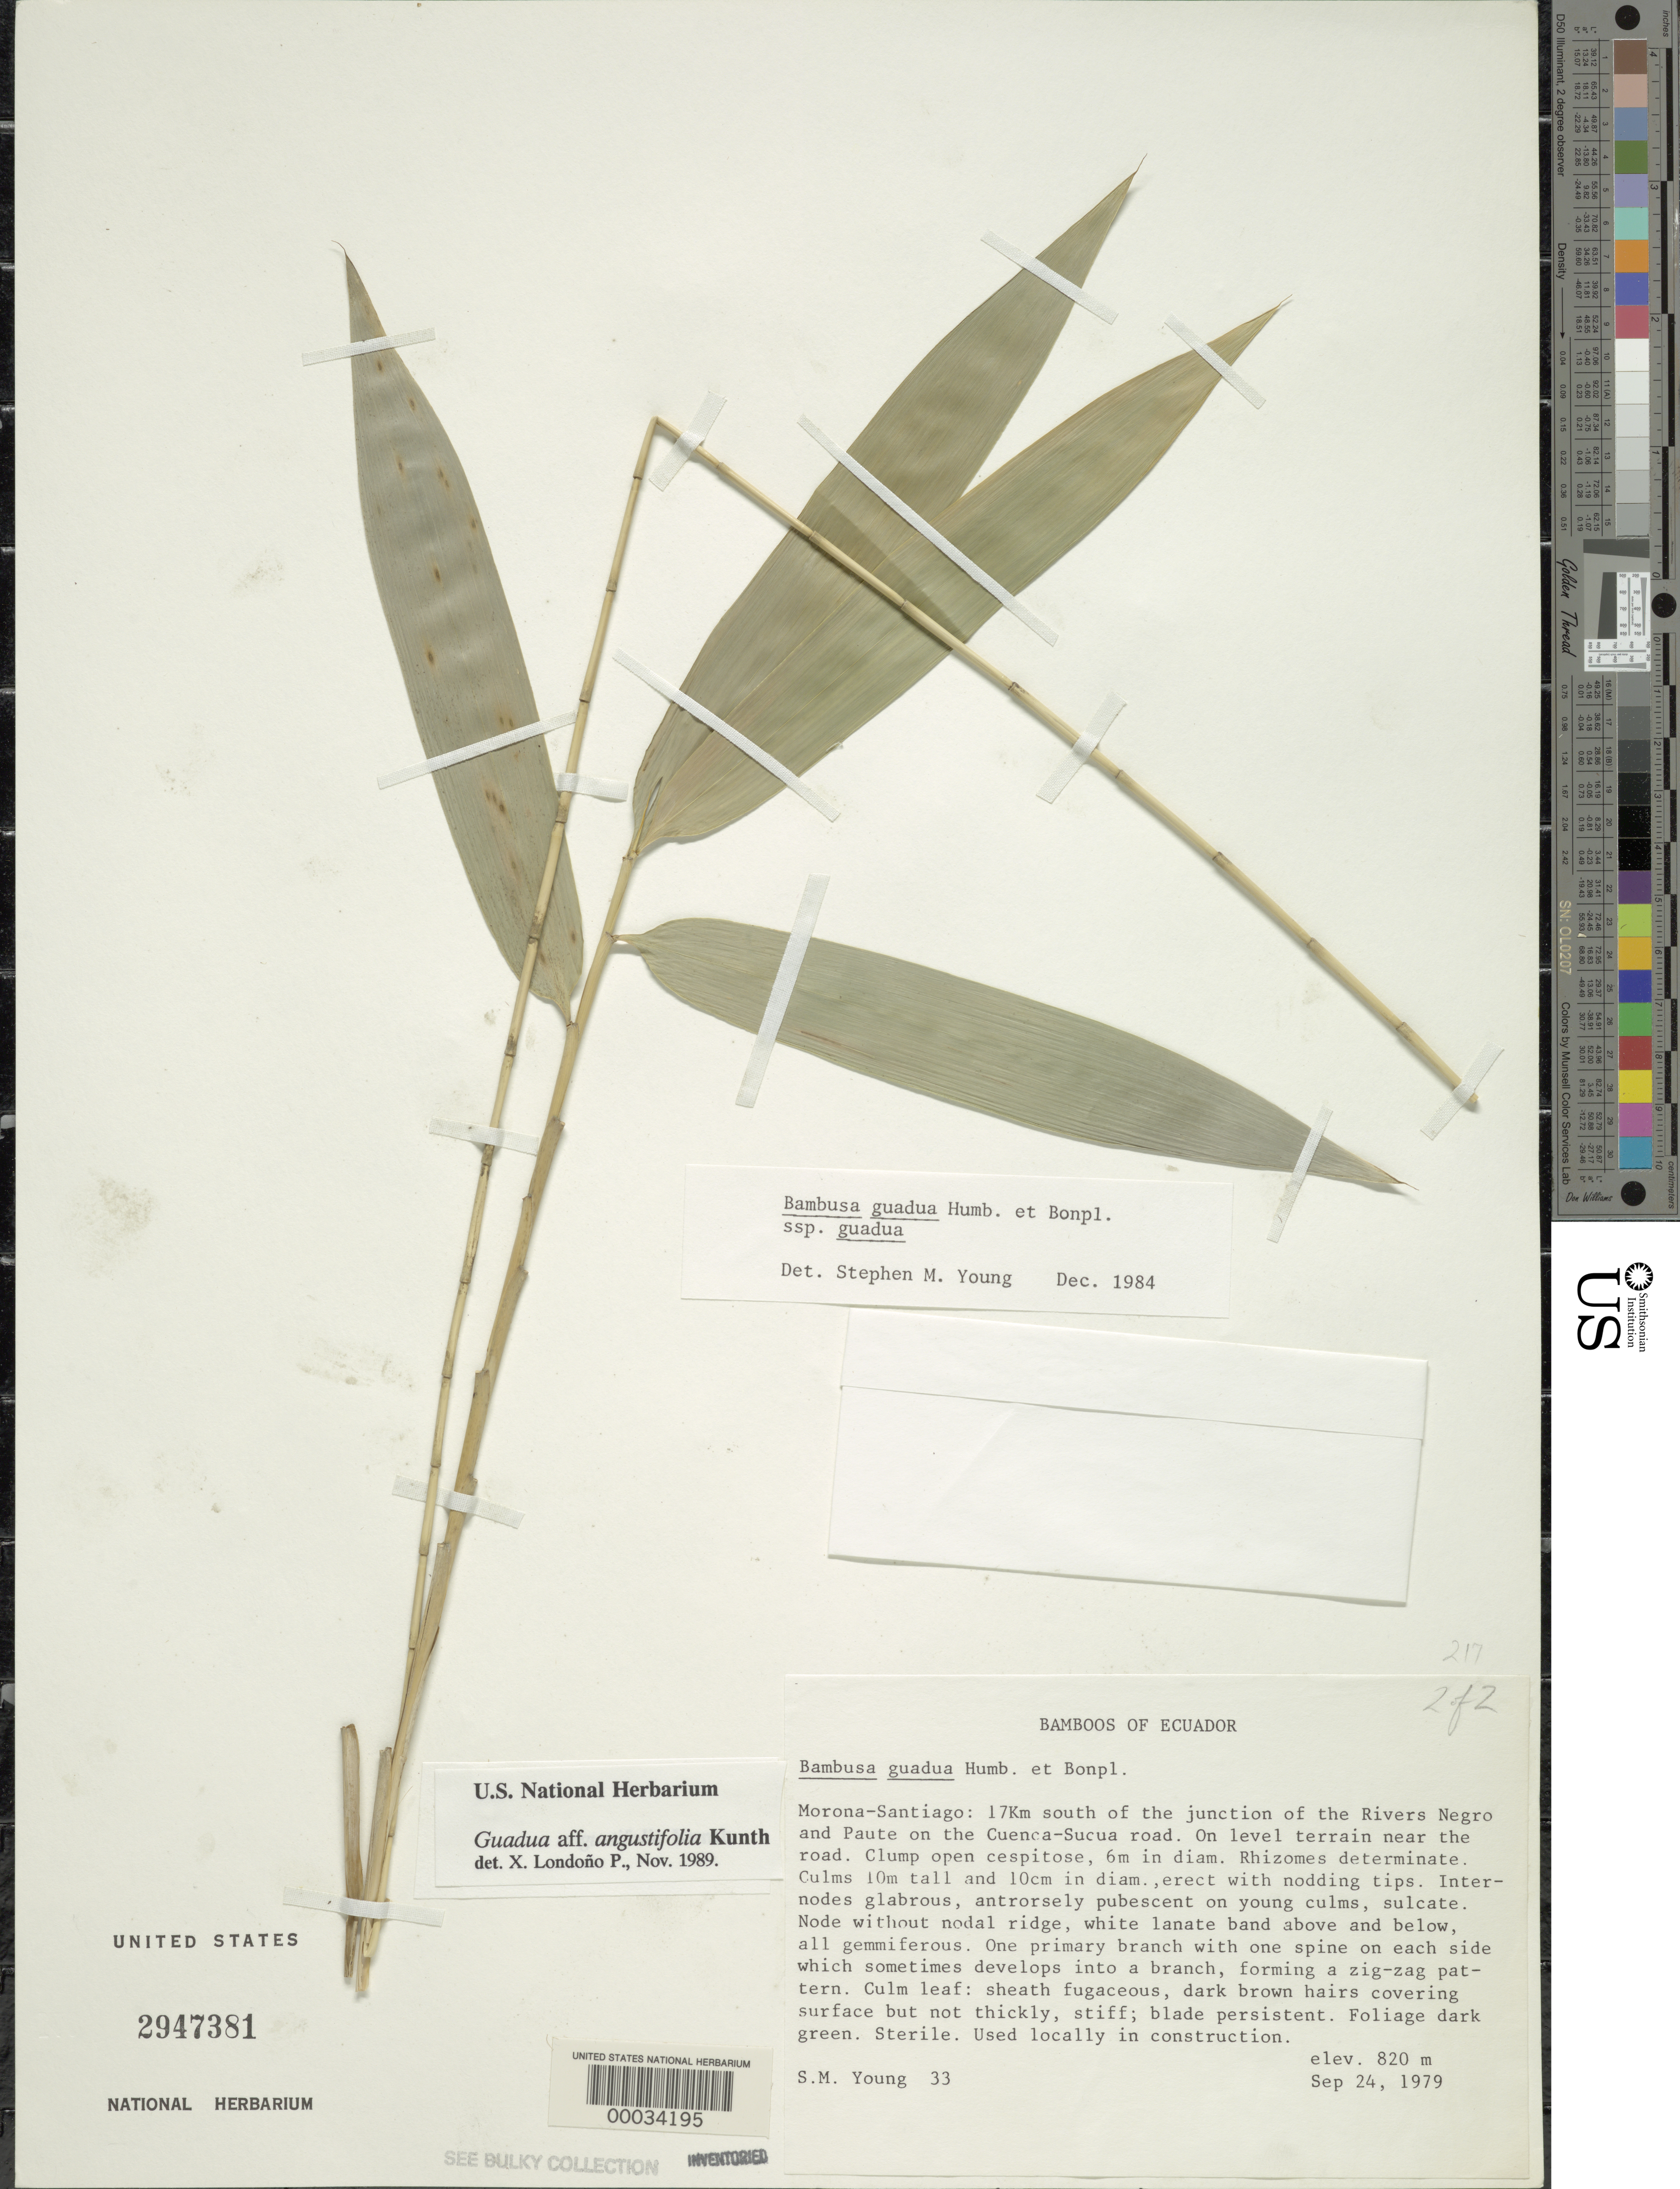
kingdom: Plantae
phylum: Tracheophyta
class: Liliopsida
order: Poales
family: Poaceae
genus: Guadua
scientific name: Guadua angustifolia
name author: Kunth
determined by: Londoño, X., (TULV), Jardin Botanico "Juan Maria Cespedes"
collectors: S. Young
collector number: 33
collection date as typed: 24 Sep 1979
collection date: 1979-09-24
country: Ecuador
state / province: Morona-Santiago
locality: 17 km S of the junction of the Rivers Negro and Paute on the Cuenca-sucua road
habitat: On level terrain near the road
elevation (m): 820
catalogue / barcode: US 2947381